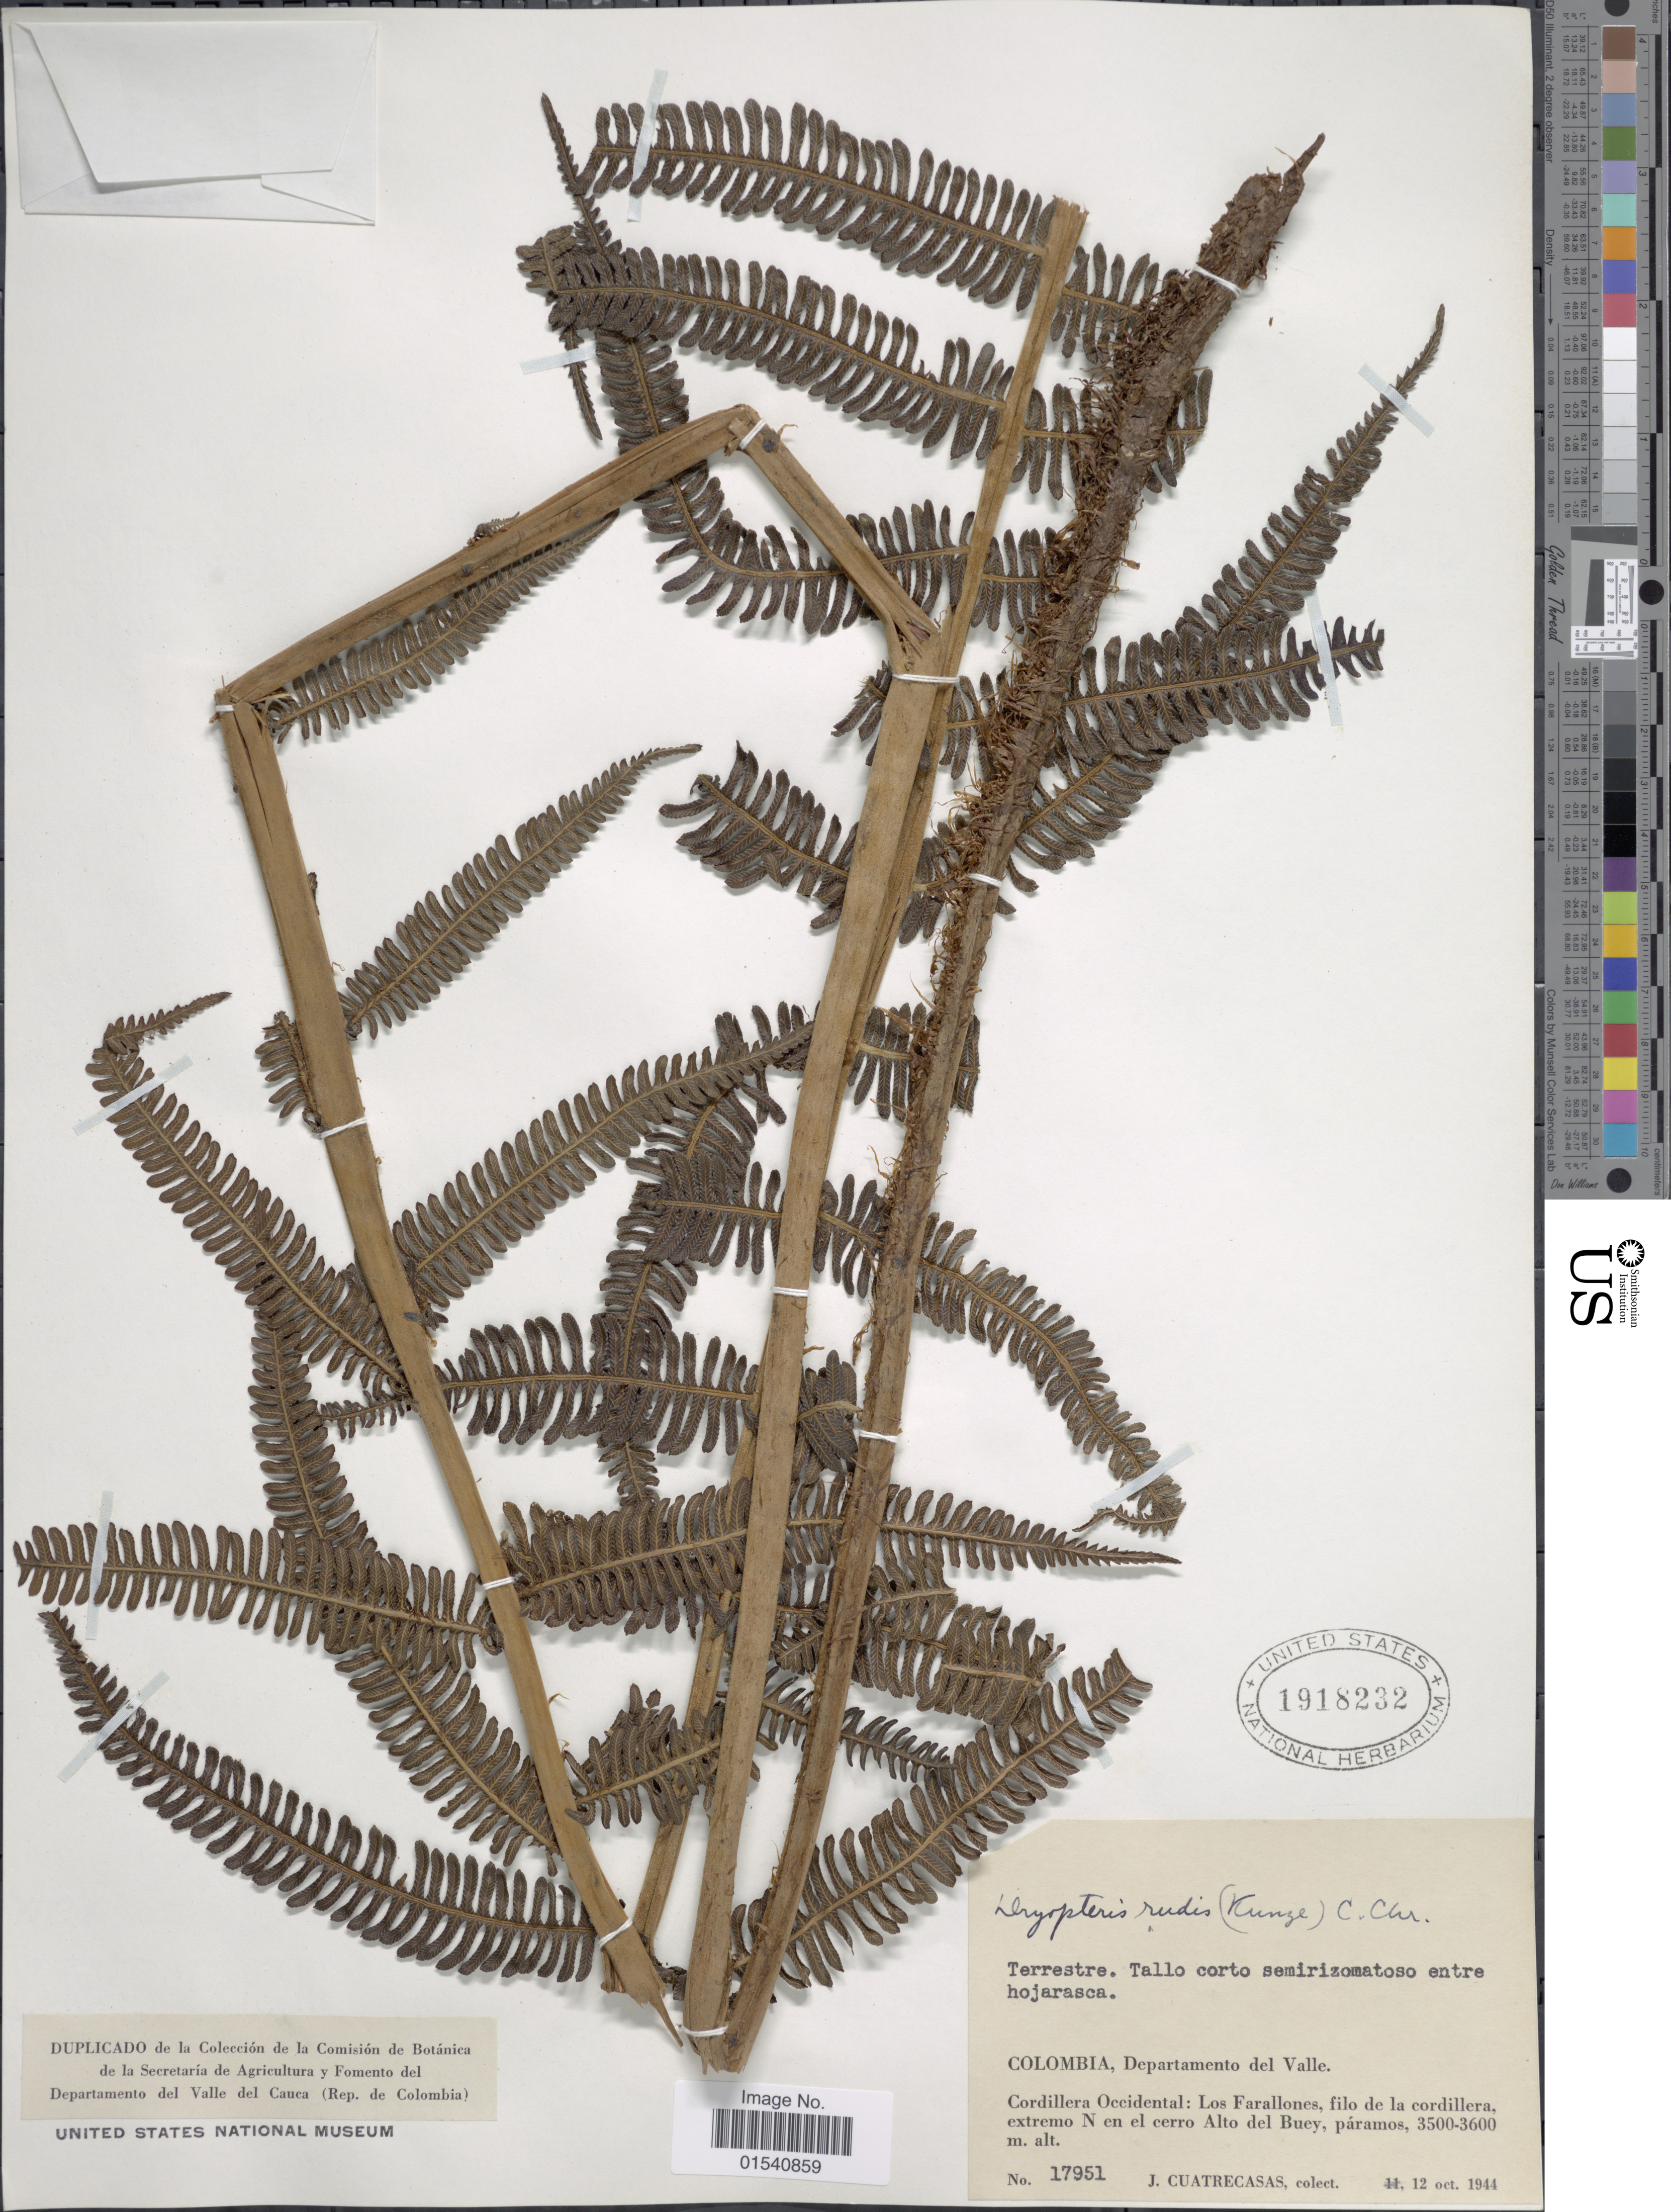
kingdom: Plantae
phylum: Tracheophyta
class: Polypodiopsida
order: Polypodiales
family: Thelypteridaceae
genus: Amauropelta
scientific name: Amauropelta rudis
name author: (Kunze) Pic. Serm.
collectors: J. Cuatrecasas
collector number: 17951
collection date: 1944-10-12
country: Colombia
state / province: Valle del Cauca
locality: Departamento del Valle. Cordillera Occidental: Los Farallones, filo de la cordillera, extremo N en el cerro Alto del Buey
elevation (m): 3500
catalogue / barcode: US 1918232